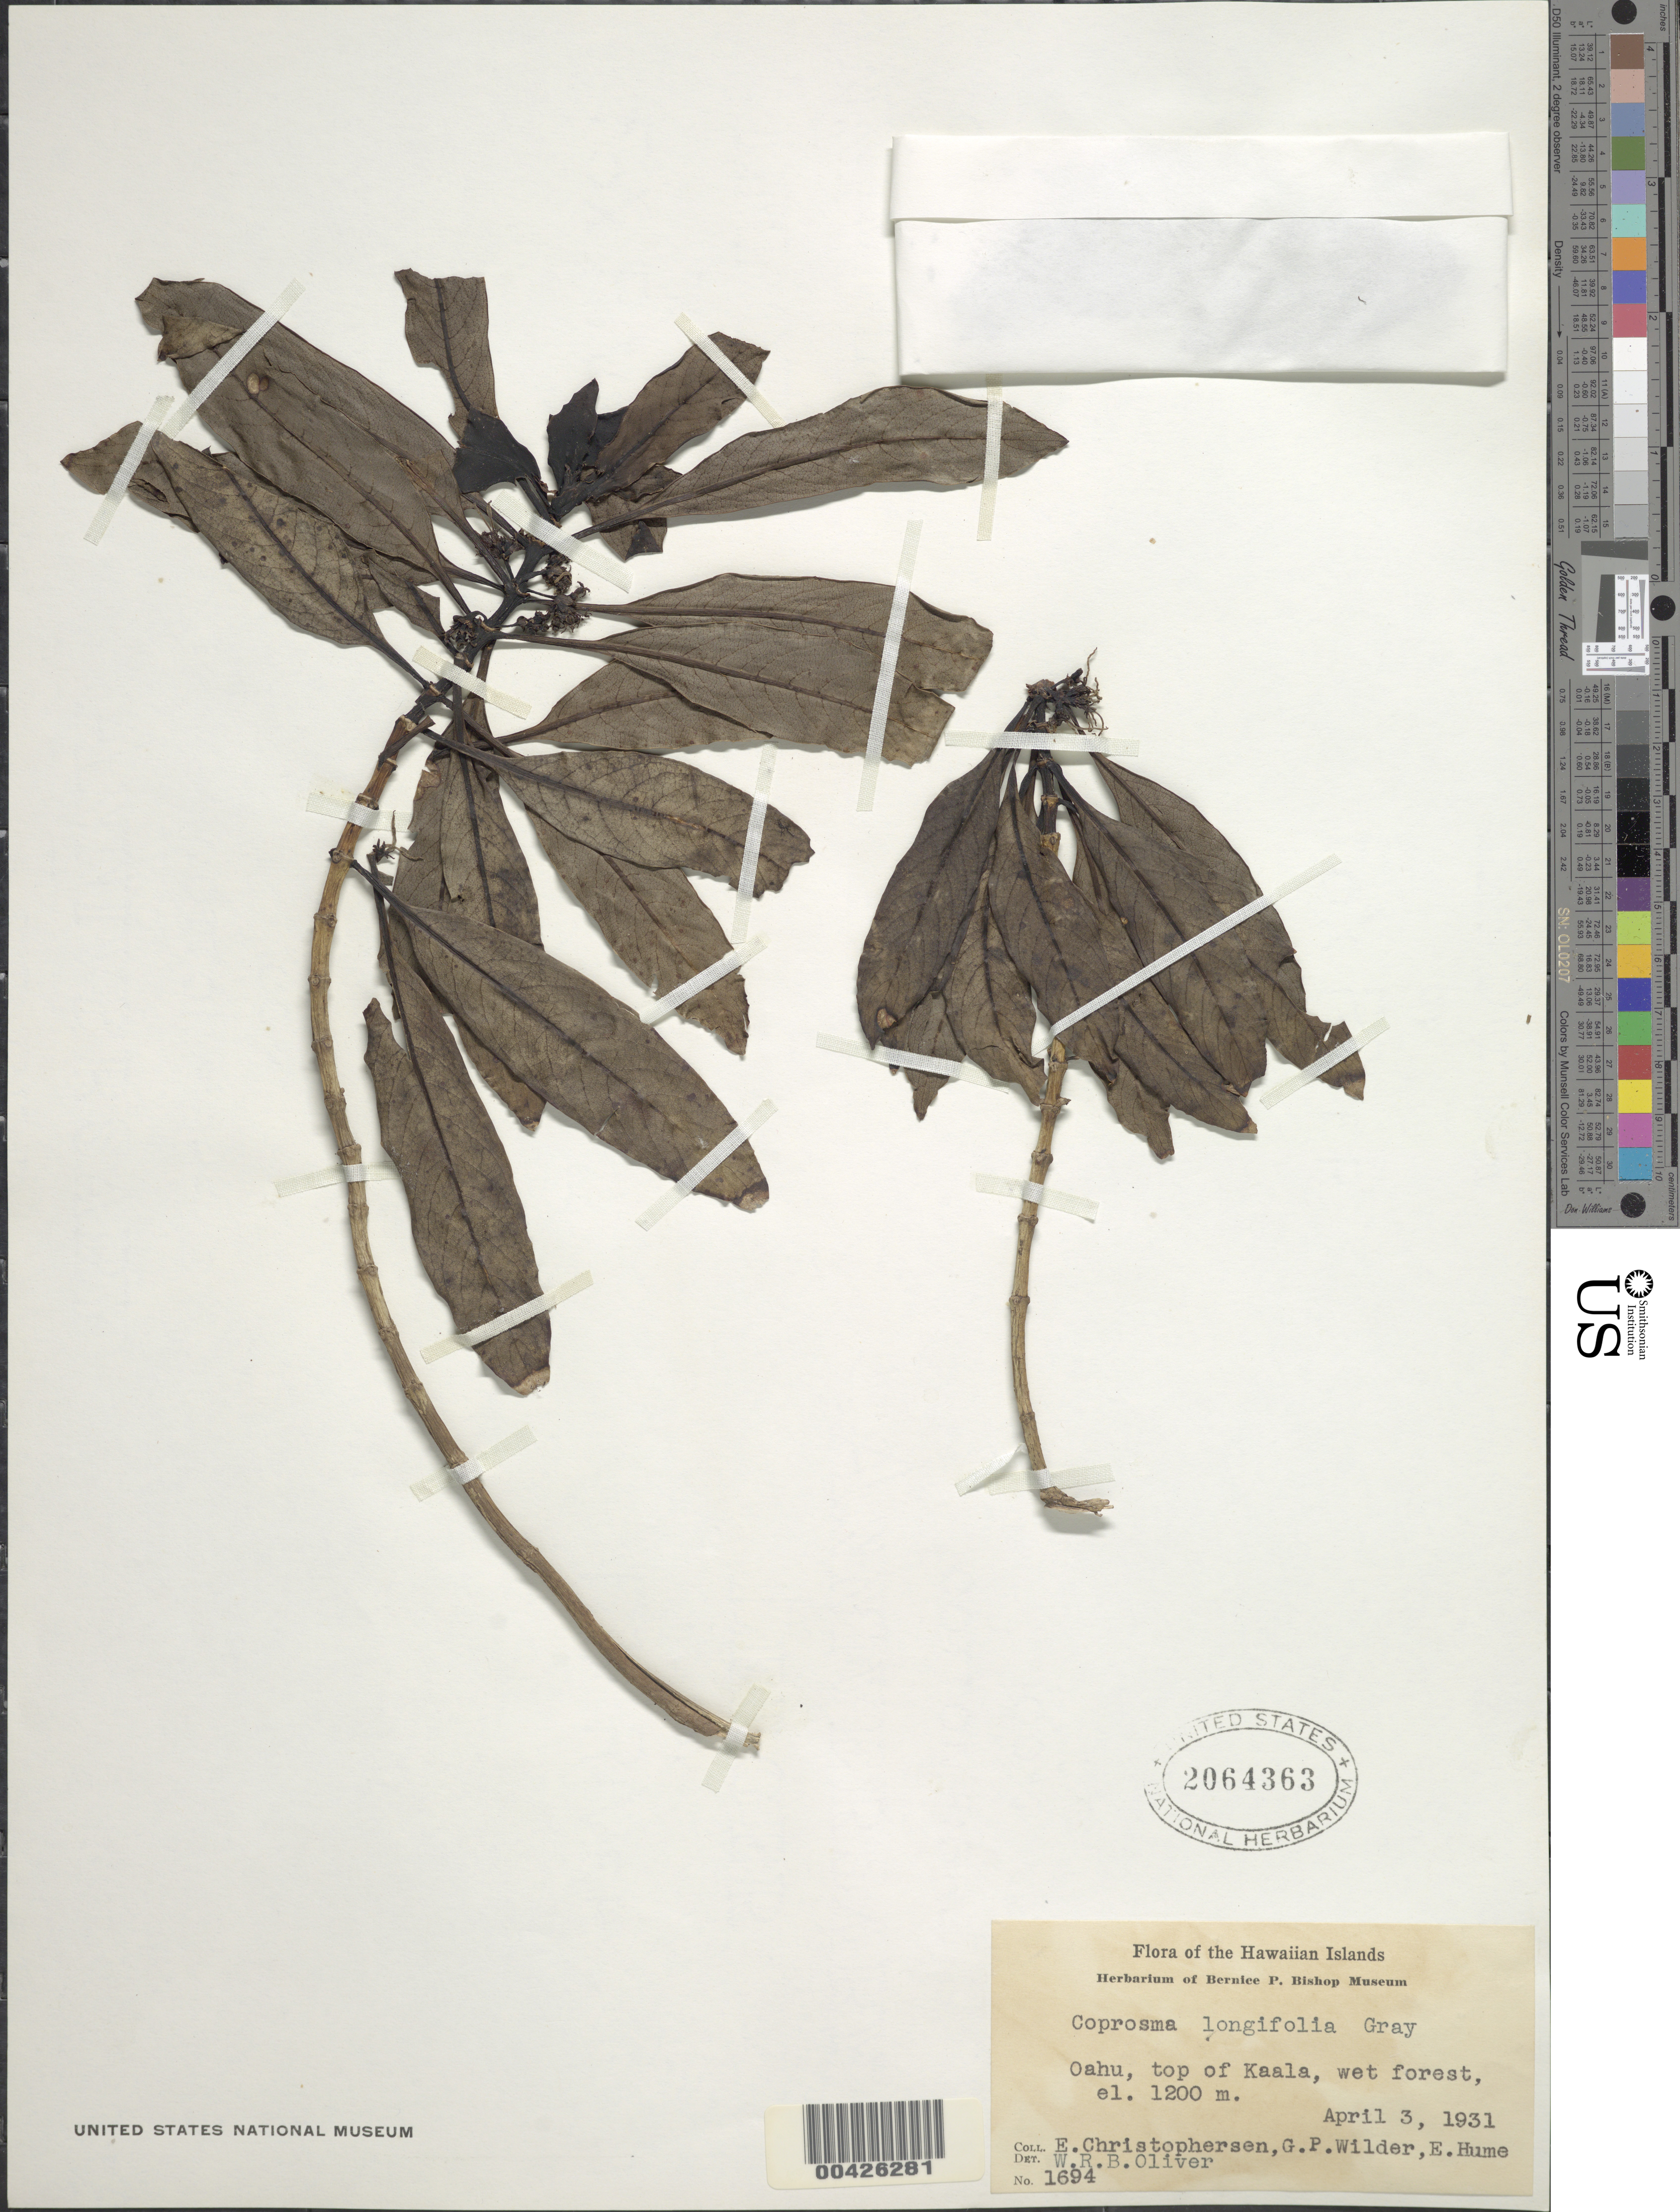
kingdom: Plantae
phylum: Tracheophyta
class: Magnoliopsida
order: Gentianales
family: Rubiaceae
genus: Coprosma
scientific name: Coprosma longifolia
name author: A. Gray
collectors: E. Christophersen, G. Wilder, E. Hume & W. R. B. Oliver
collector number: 1694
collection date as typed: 3 Apr 1931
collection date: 1931-04-03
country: United States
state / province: Hawaii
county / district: Honolulu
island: Oahu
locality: top of Kaala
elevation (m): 1200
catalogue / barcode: US 2064363